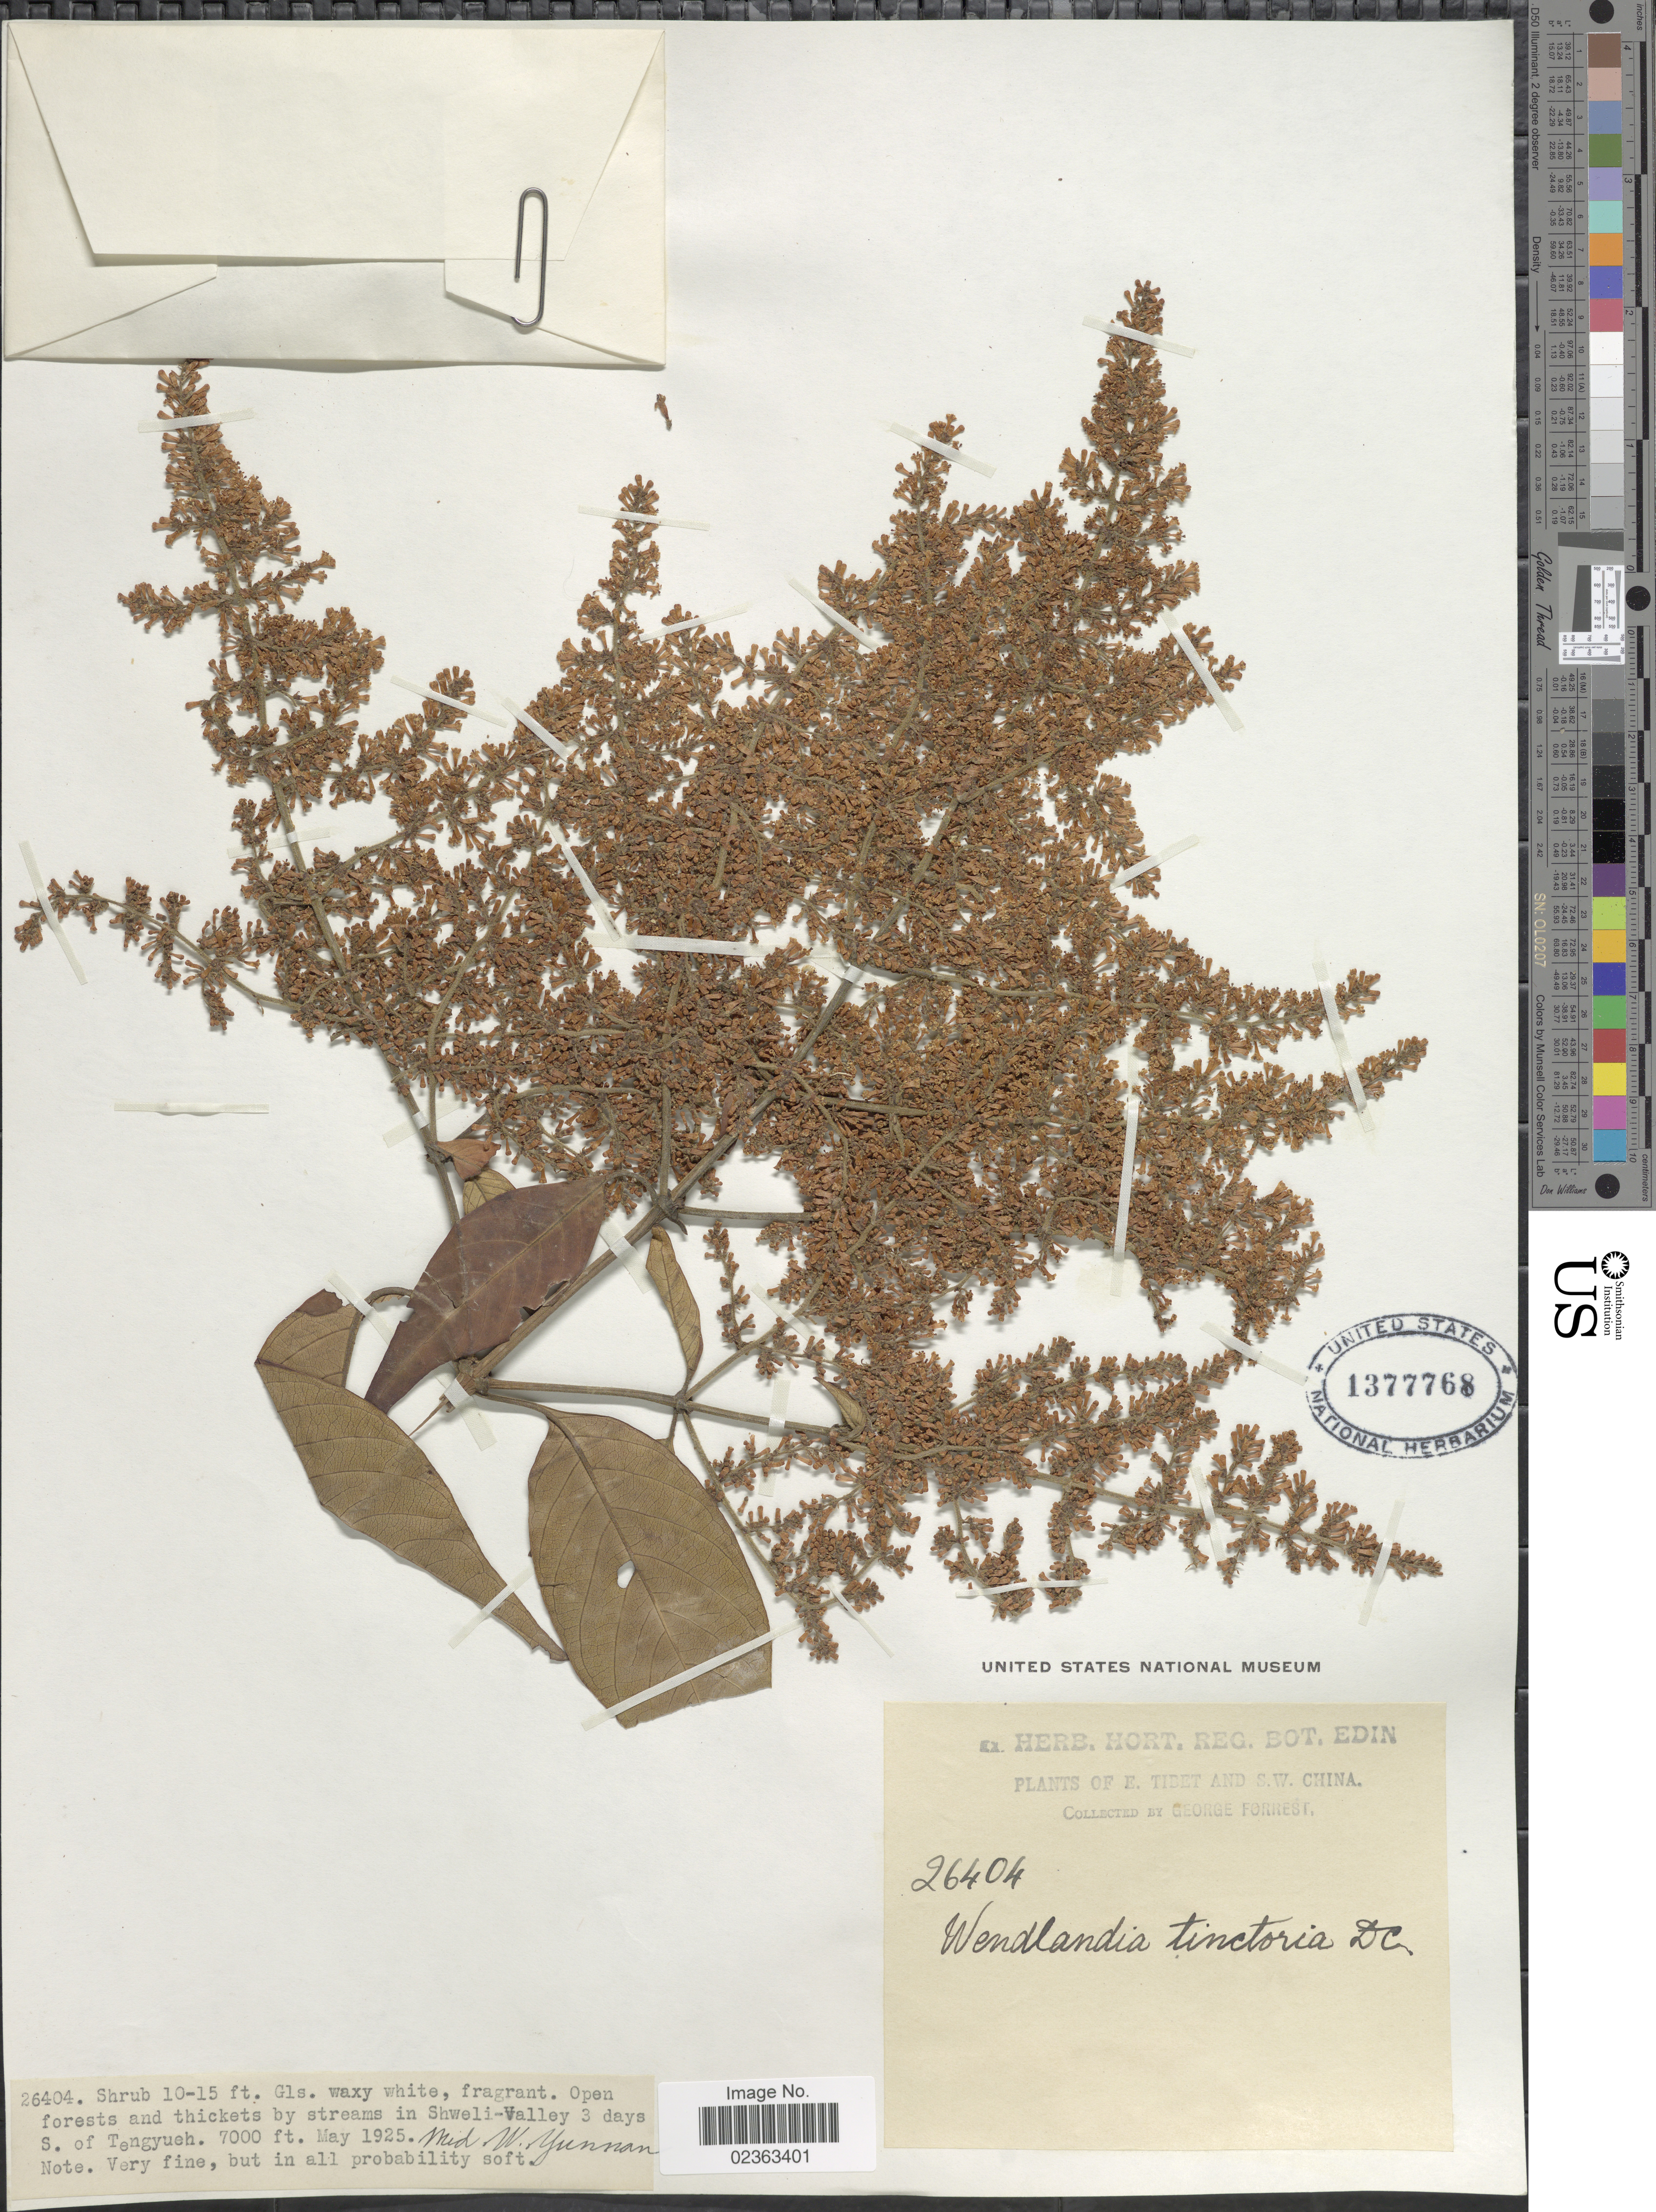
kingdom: Plantae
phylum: Tracheophyta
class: Magnoliopsida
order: Gentianales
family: Rubiaceae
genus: Wendlandia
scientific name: Wendlandia tinctoria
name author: DC.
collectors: G. Forrest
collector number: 26404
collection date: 1925-05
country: China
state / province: Yunnan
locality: E. Tibet and S.W. China, open forests nad thickets by streams in Shweli Valley 3 days S. of Tengyueh, Mid W. Yunnan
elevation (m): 2134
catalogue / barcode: US 1377768